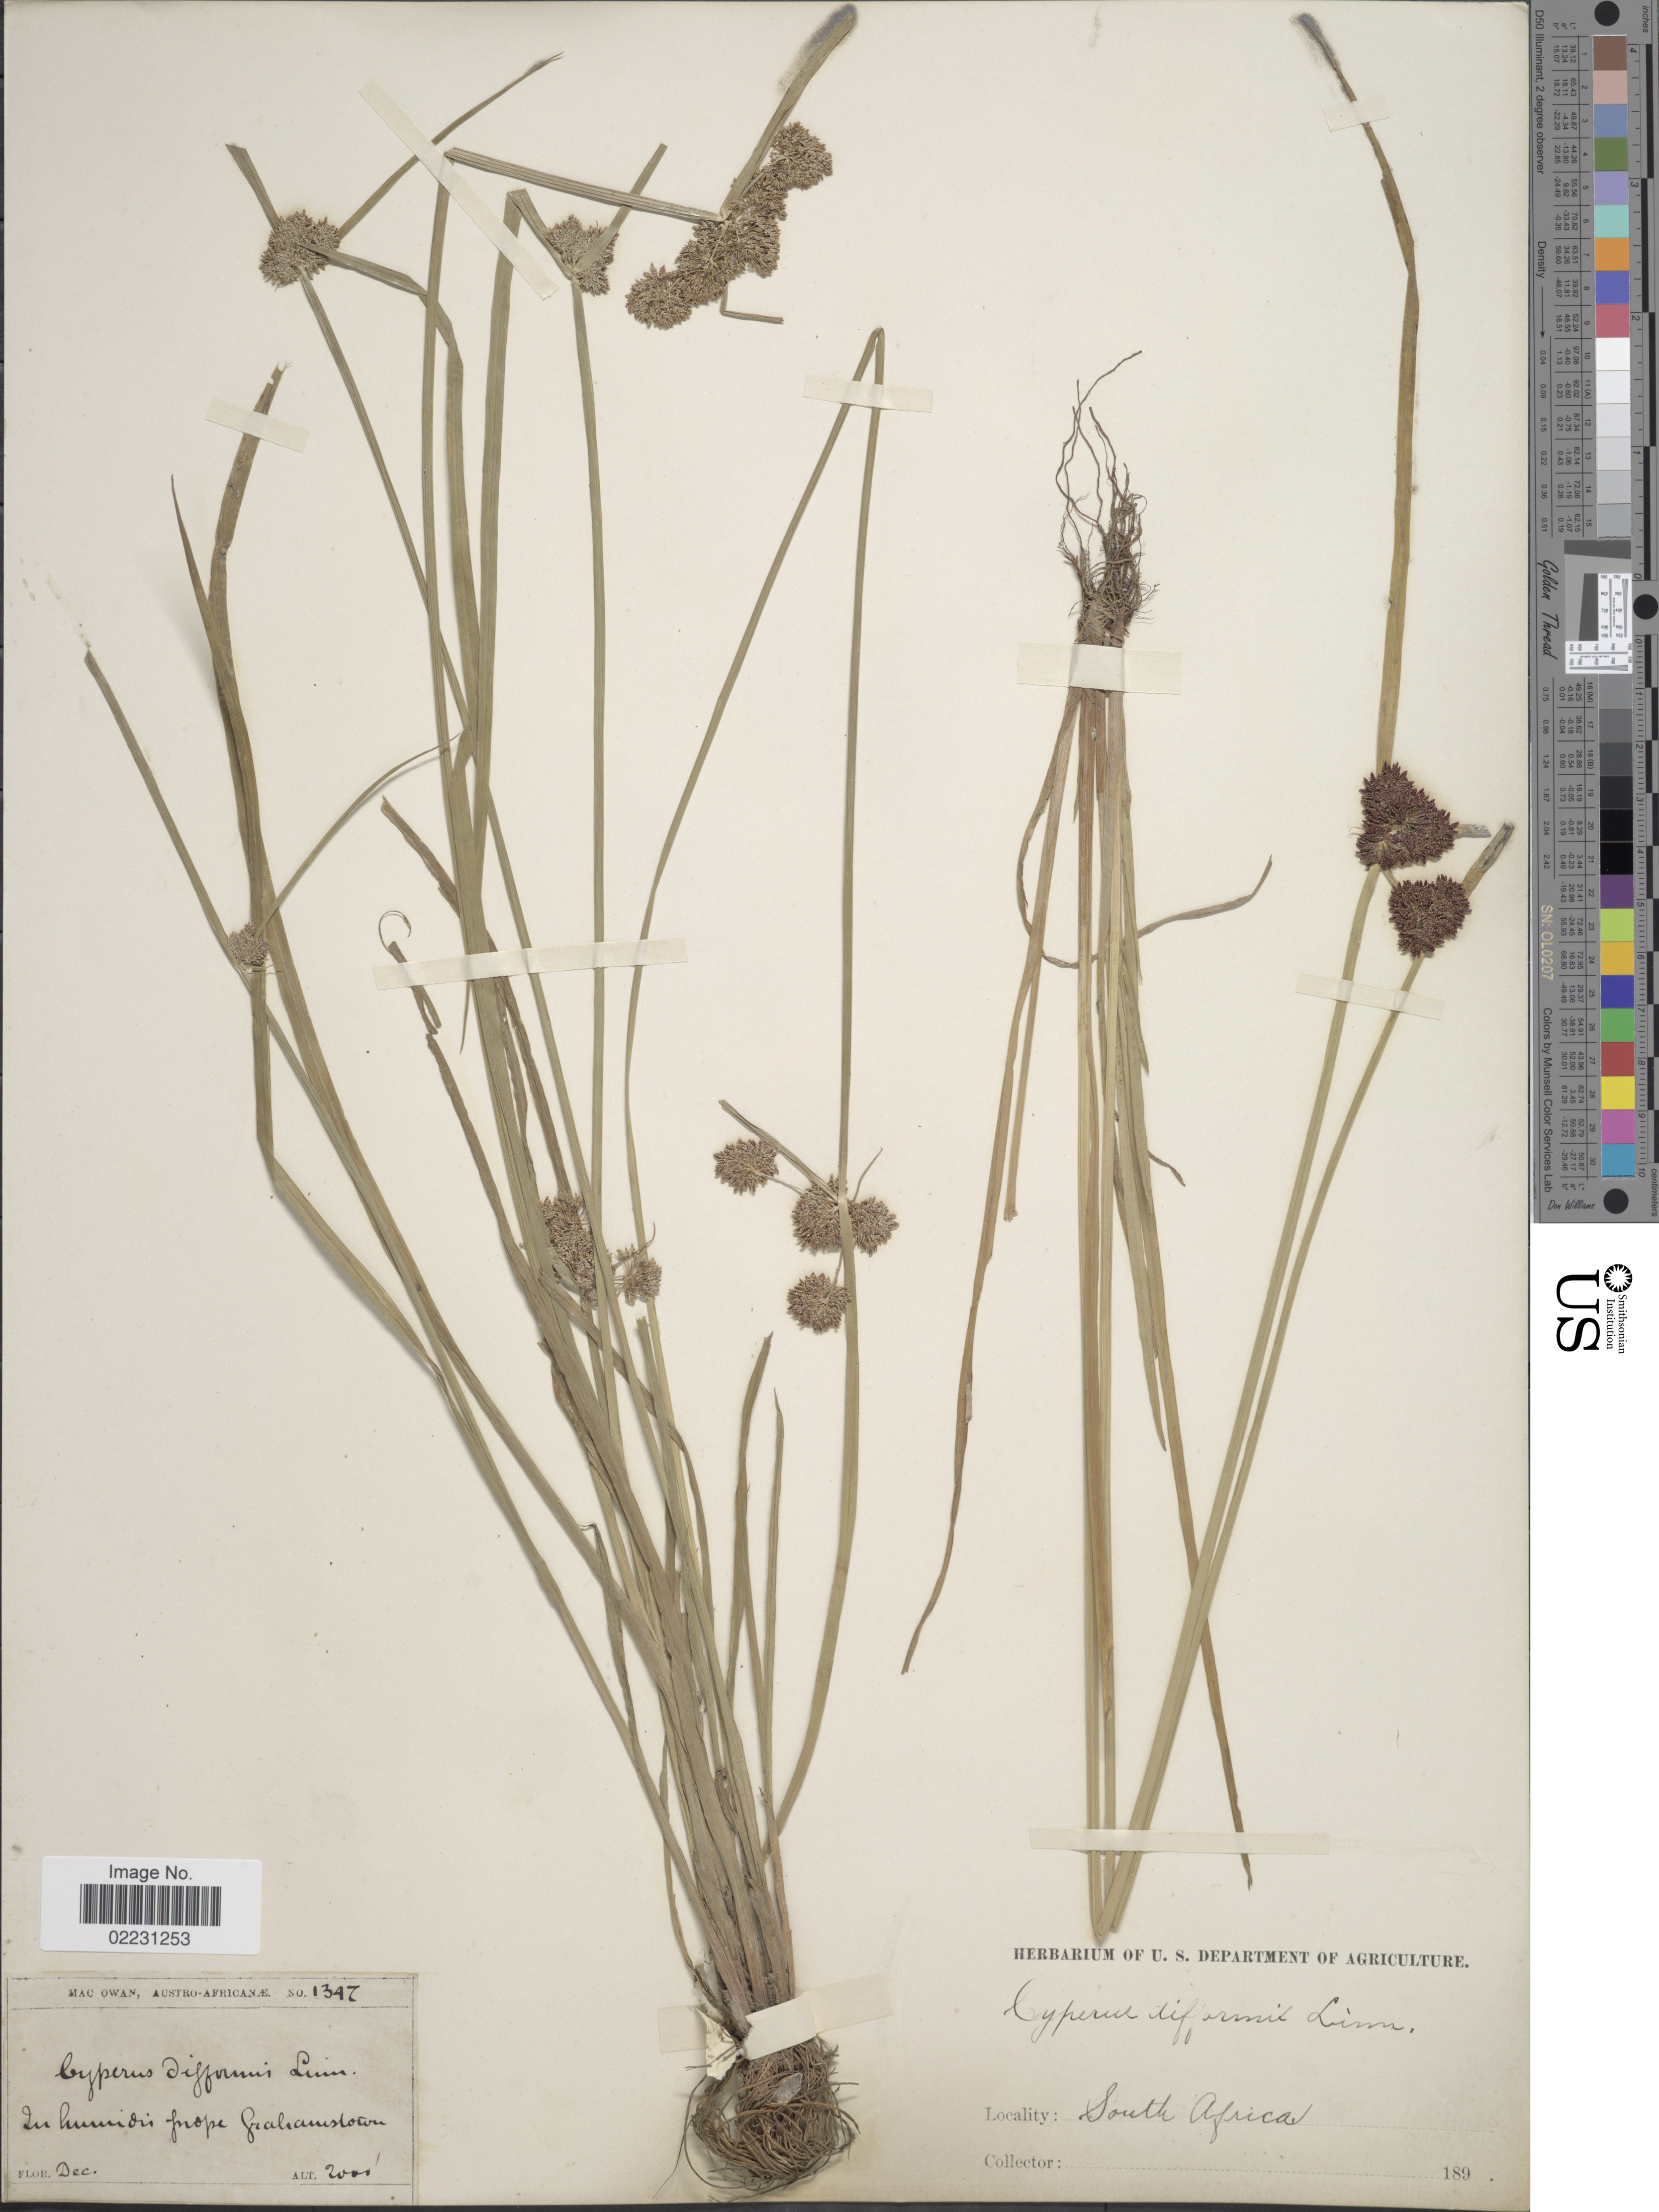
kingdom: Plantae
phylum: Tracheophyta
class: Liliopsida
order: Poales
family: Cyperaceae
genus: Cyperus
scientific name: Cyperus difformis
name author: L.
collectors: M. Owan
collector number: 1347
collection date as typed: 189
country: South Africa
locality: Austro-Africanae. In humidis prope Grahamstown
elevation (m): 610